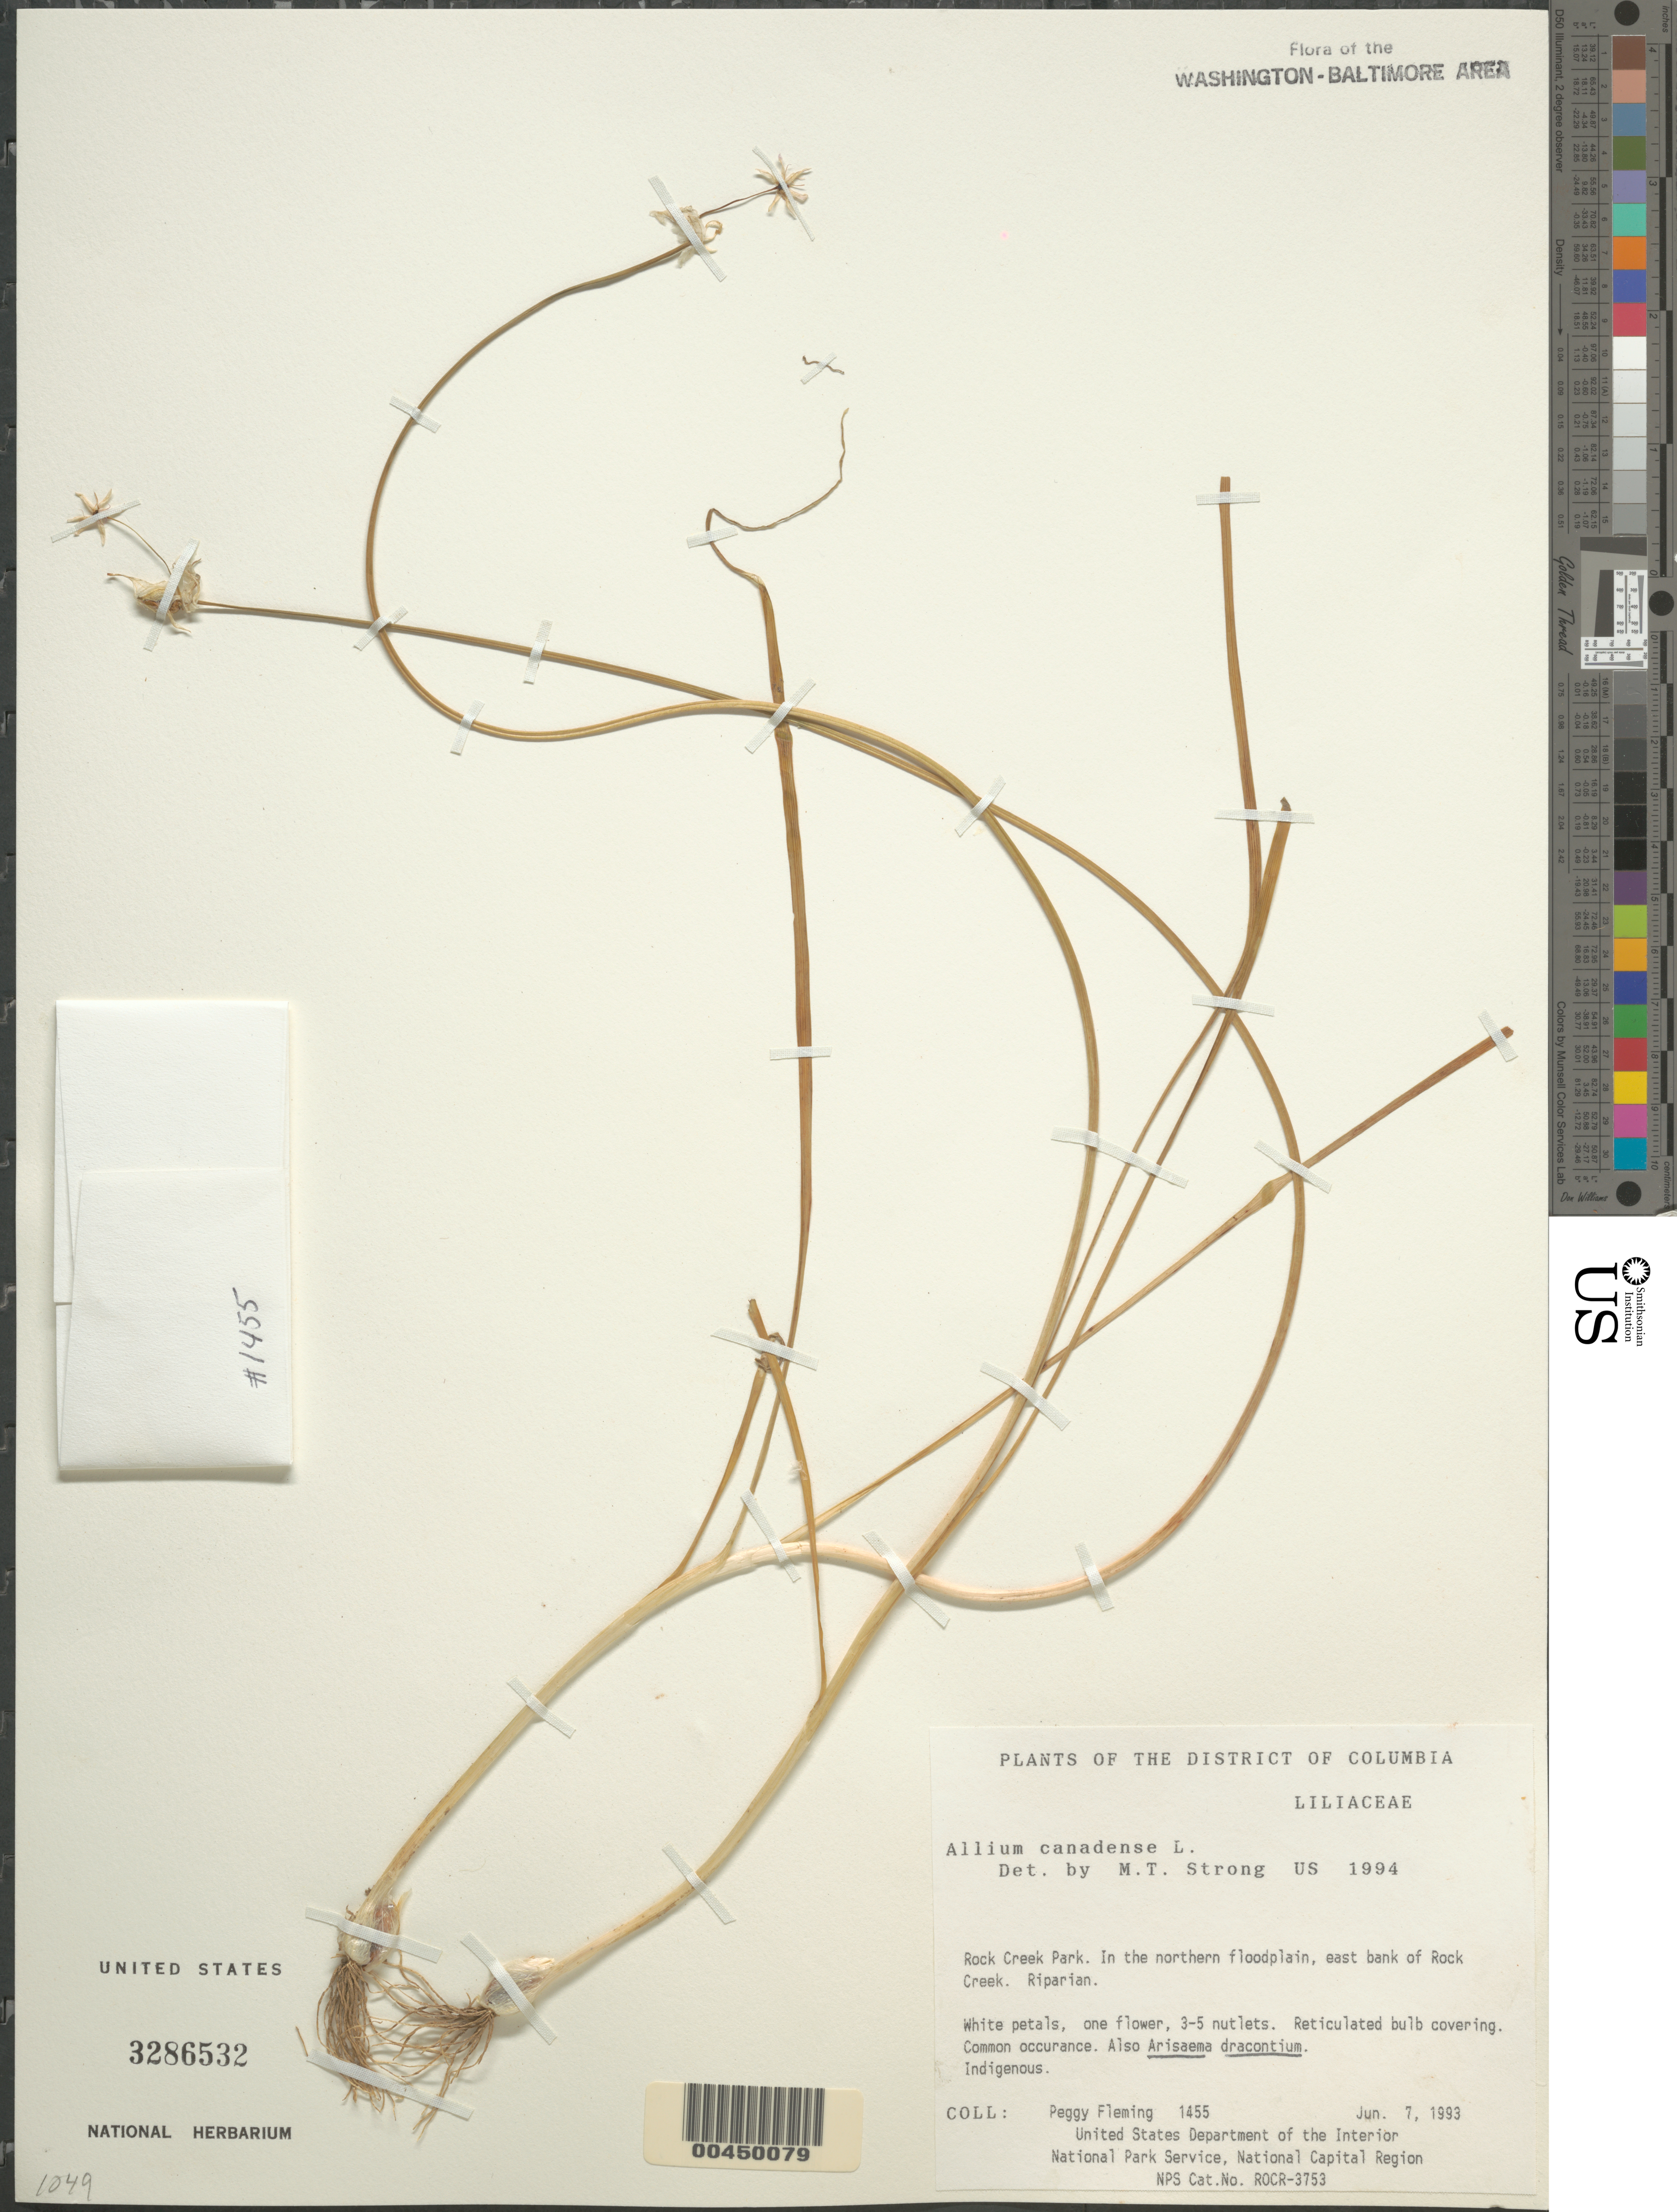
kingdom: Plantae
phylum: Tracheophyta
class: Liliopsida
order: Asparagales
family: Amaryllidaceae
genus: Allium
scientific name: Allium canadense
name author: L.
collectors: P. Fleming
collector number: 1455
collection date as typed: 07 Jun 1993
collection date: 1993-06-07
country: United States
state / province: District of Columbia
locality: Rock Creek Park, Northern floodplain, E bank of Rock Creek Rock Creek Park and vicinity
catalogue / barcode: US 3286532